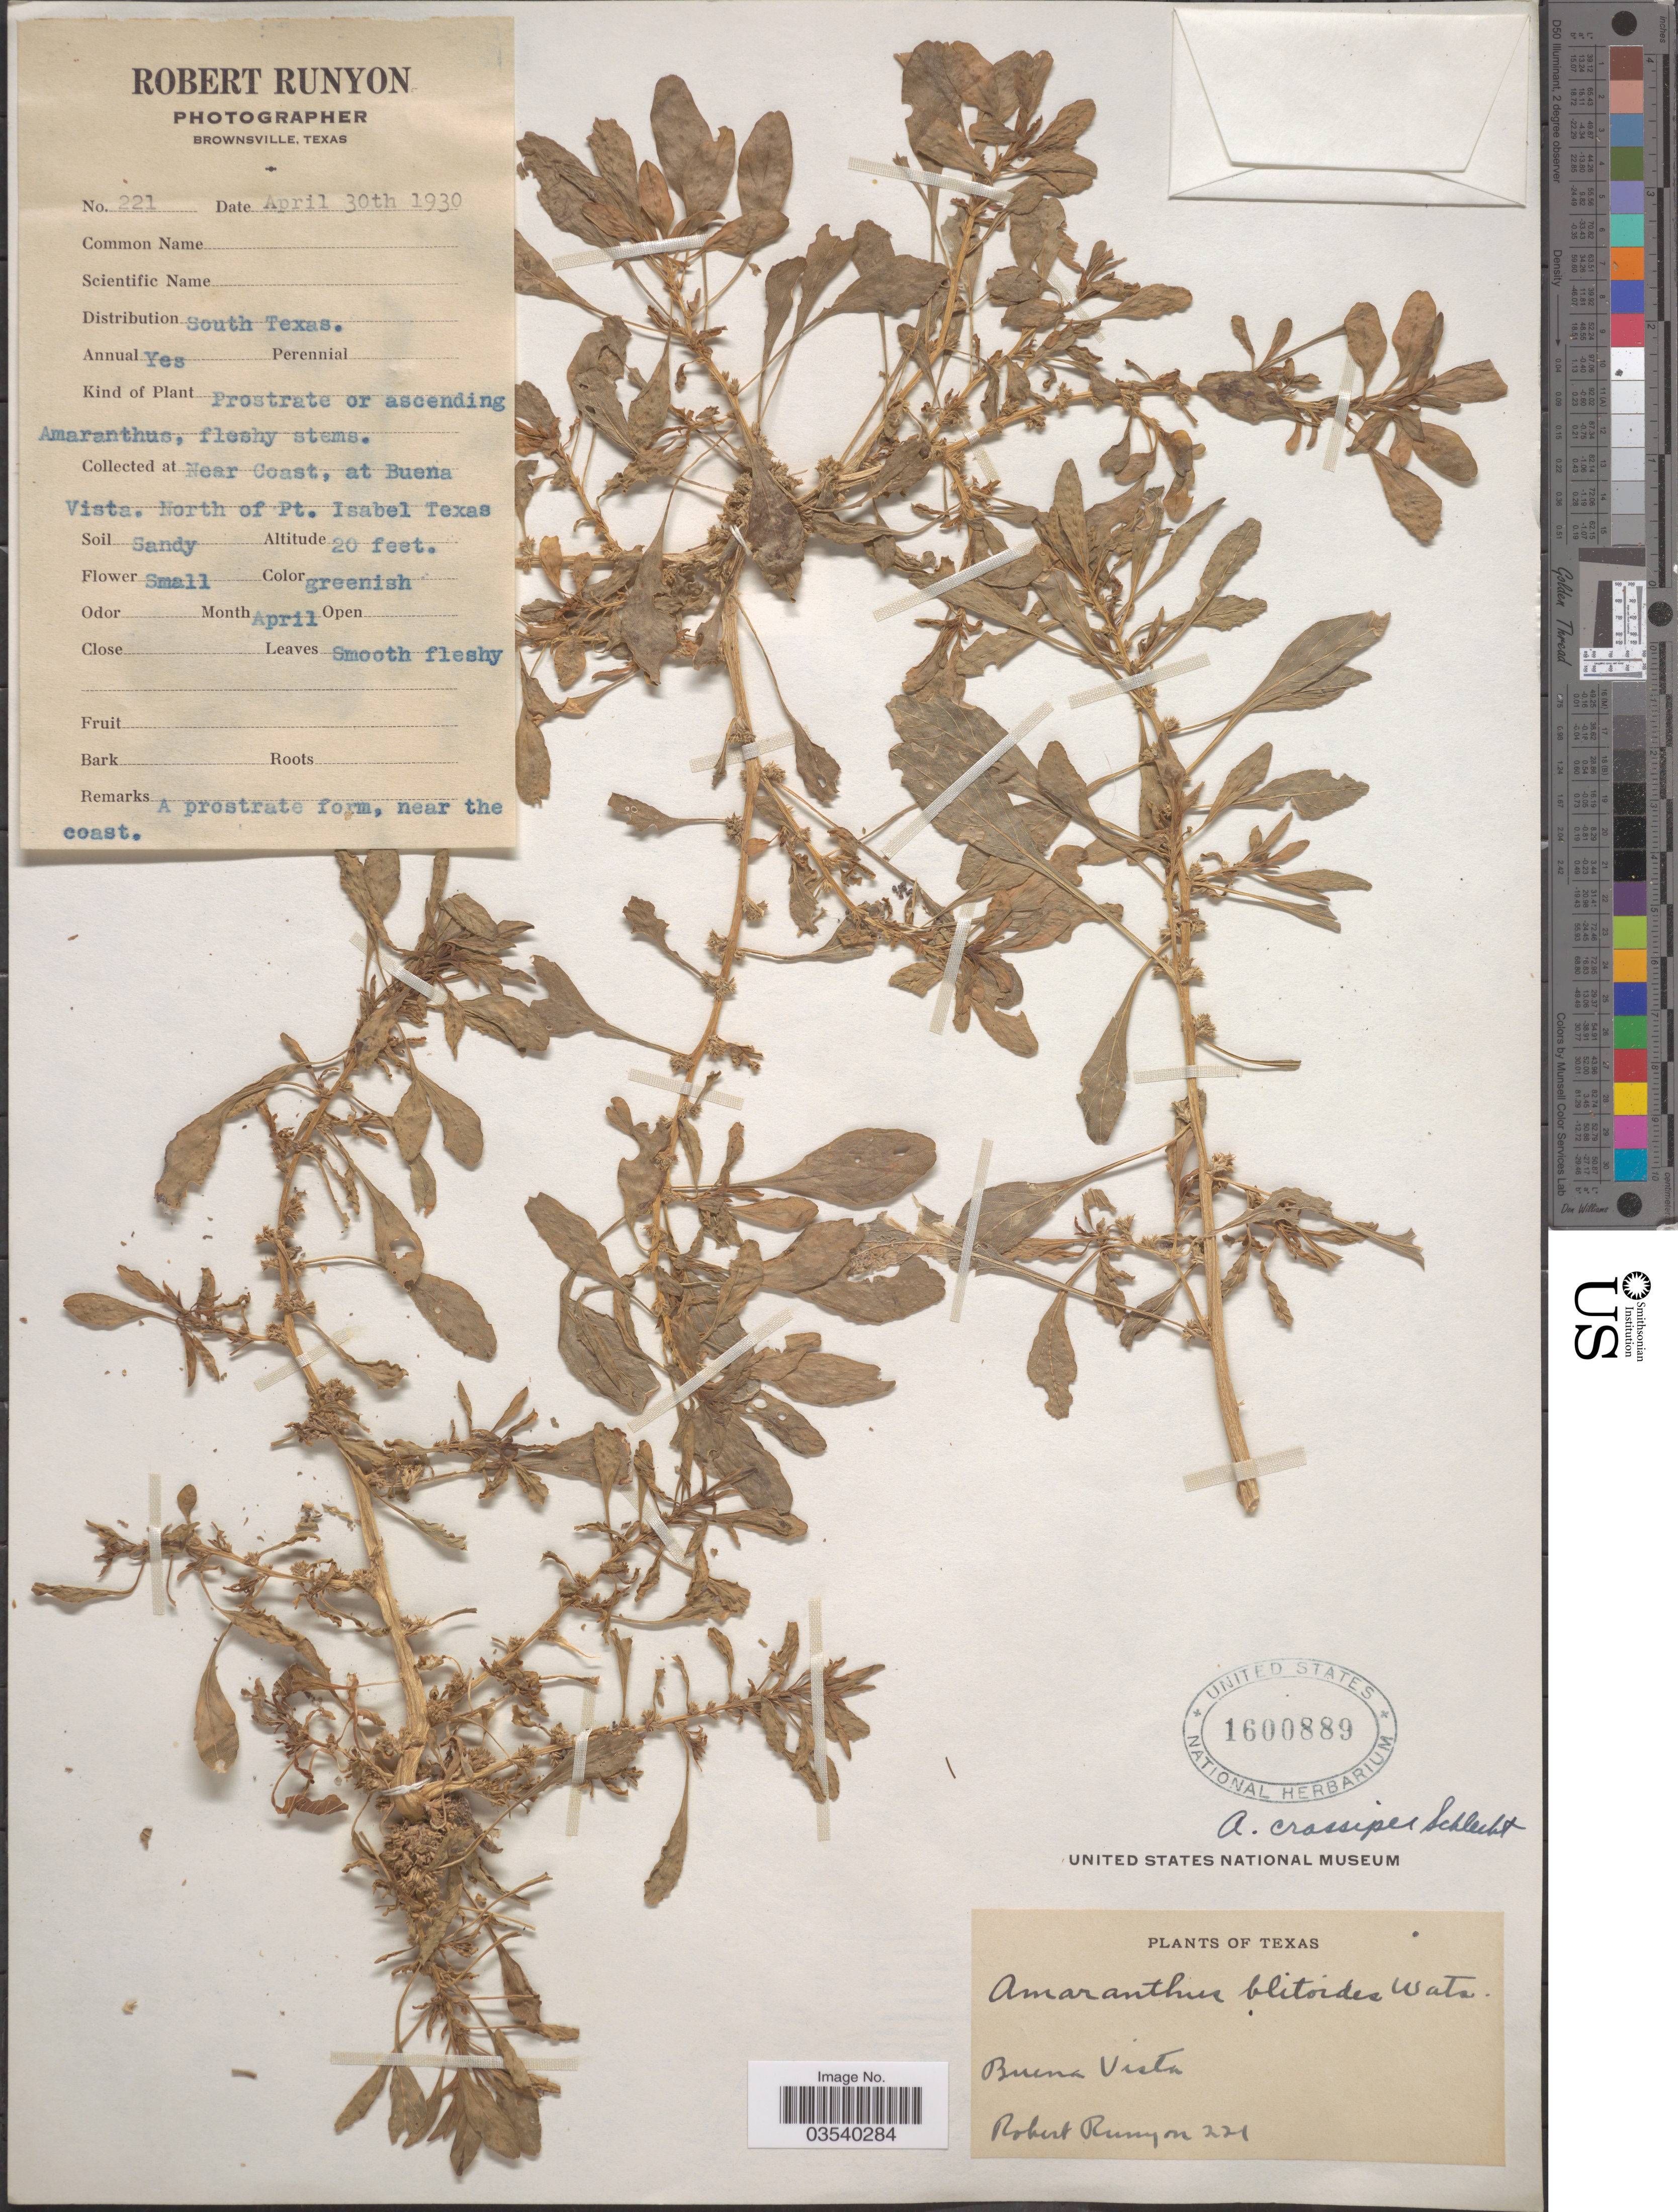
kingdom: Plantae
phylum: Tracheophyta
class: Magnoliopsida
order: Caryophyllales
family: Amaranthaceae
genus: Amaranthus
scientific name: Amaranthus crassipes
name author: Schltdl.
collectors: R. Runyon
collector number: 221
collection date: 1930-04-30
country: United States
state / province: Texas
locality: Near Coast, at Buena Vista. North of Pt. Isabel.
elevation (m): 6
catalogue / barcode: US 1600889